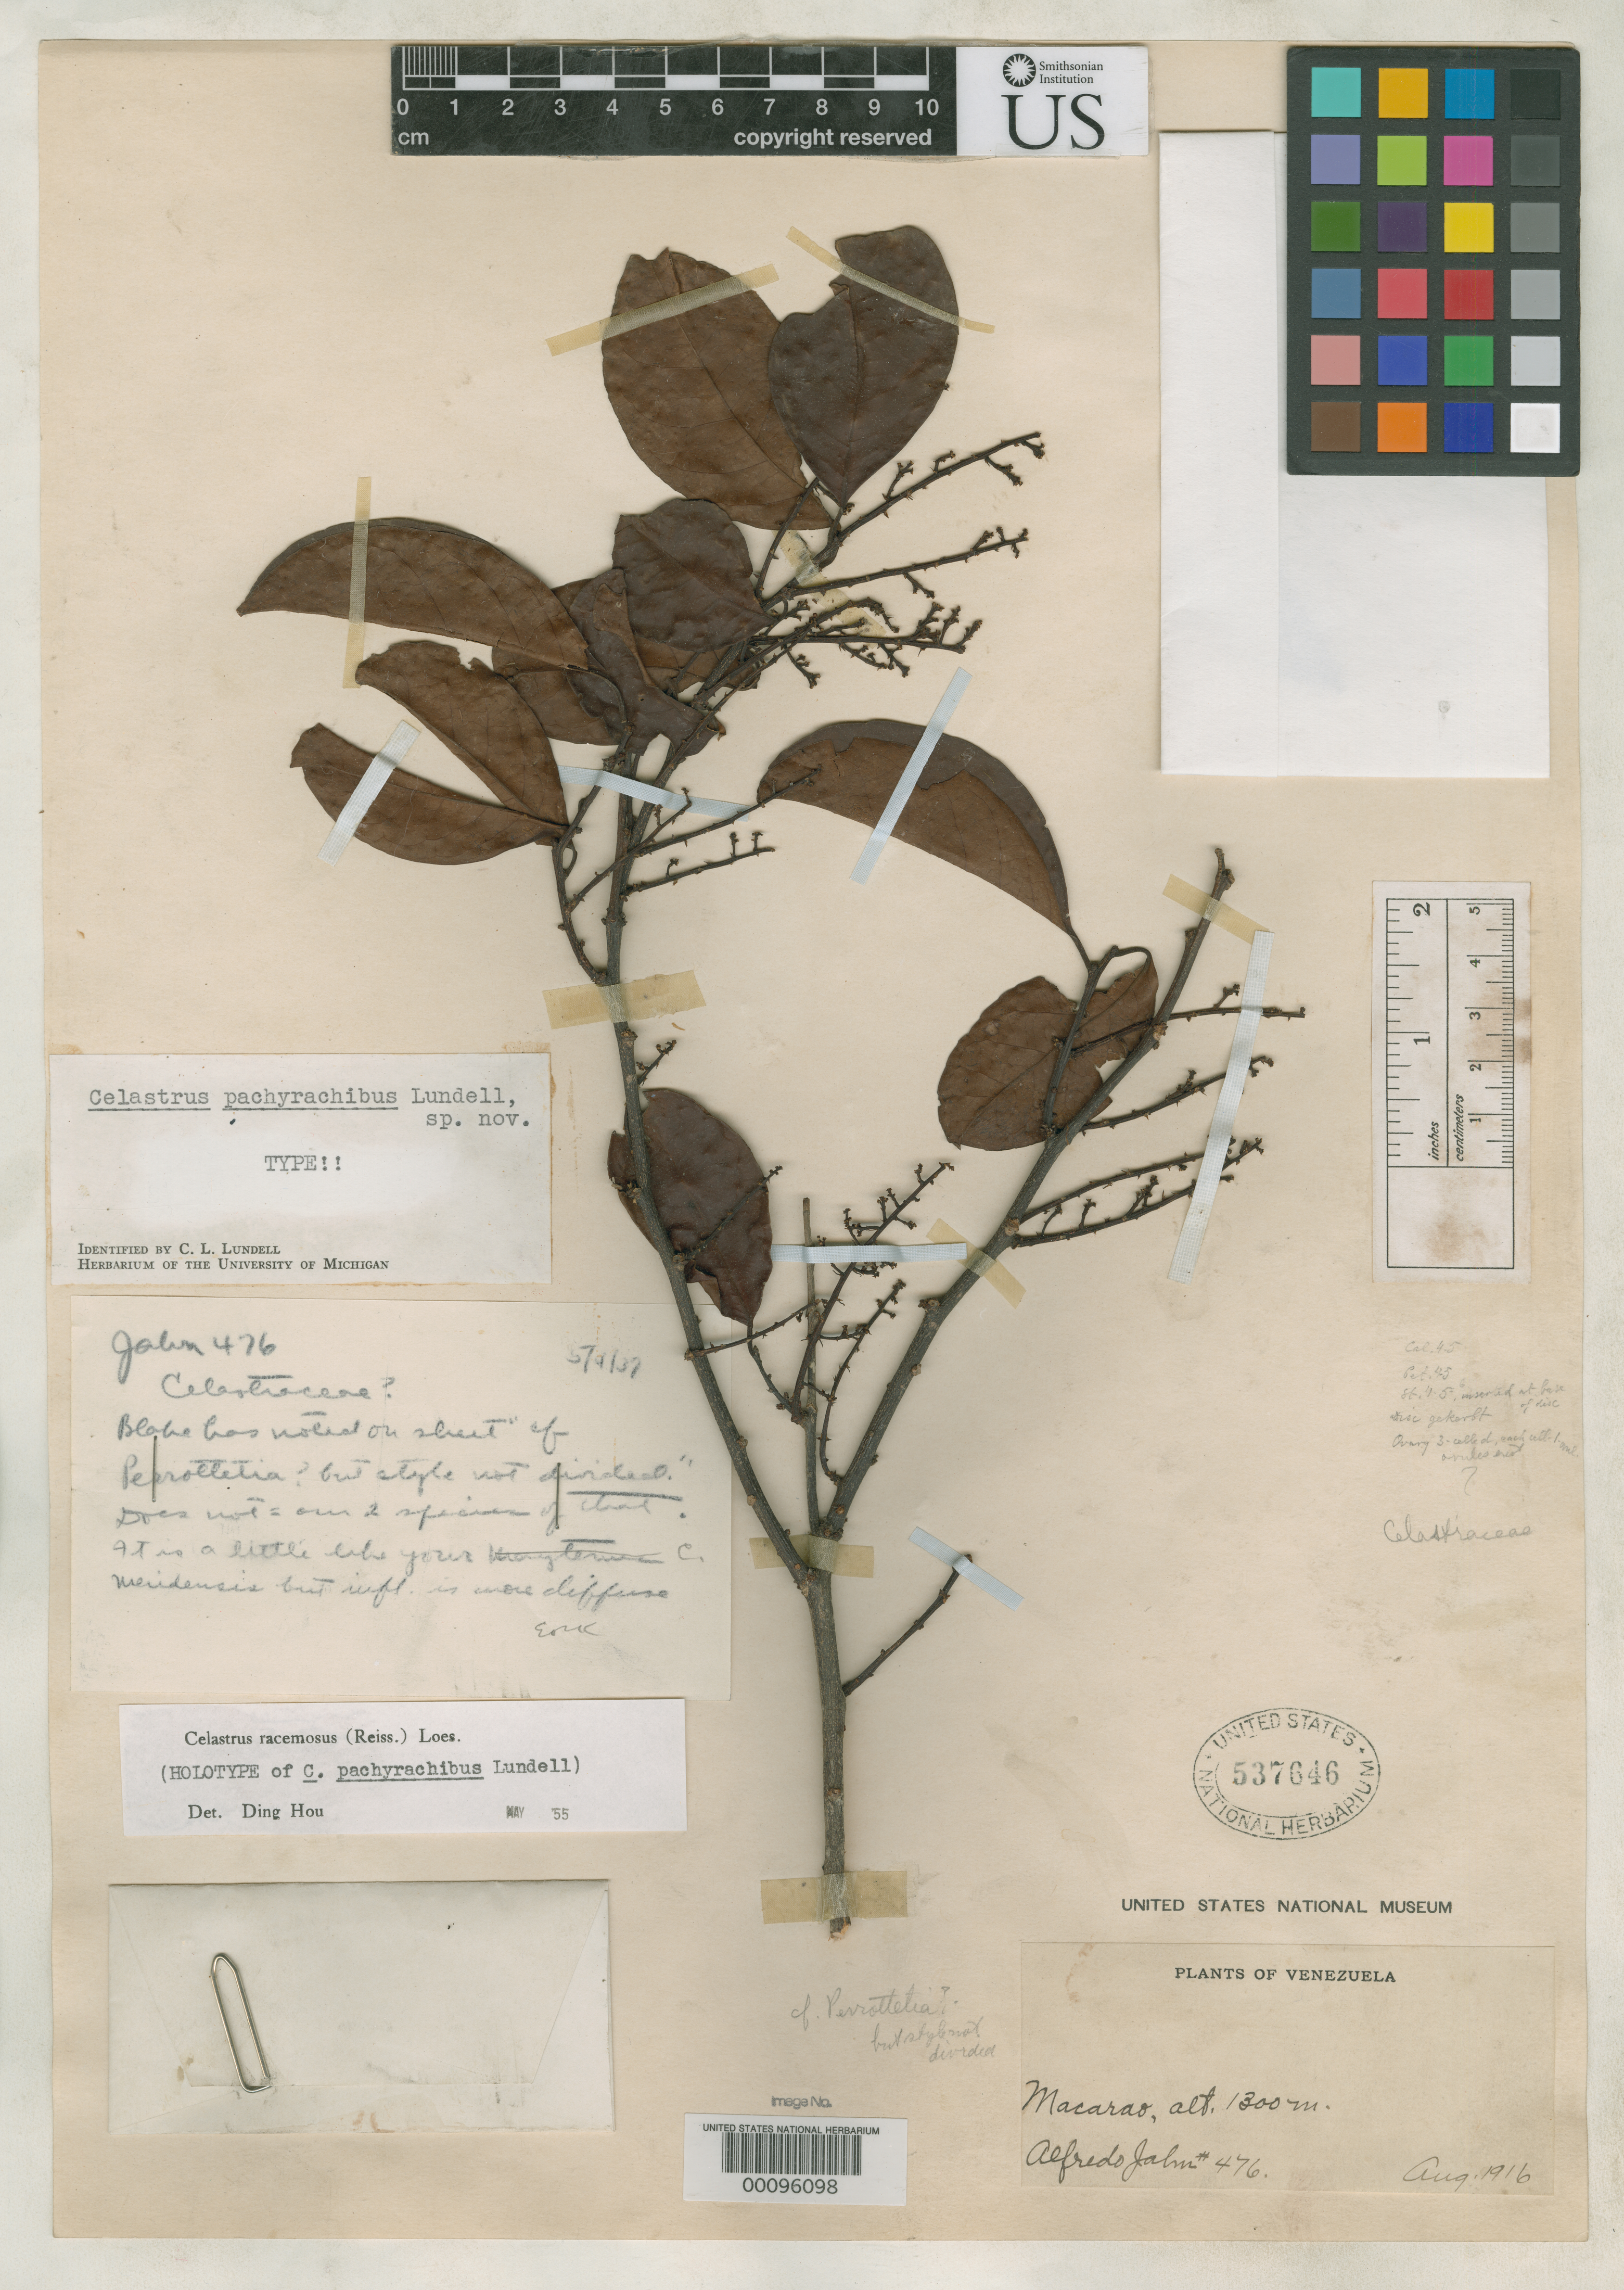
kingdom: Plantae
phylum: Tracheophyta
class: Magnoliopsida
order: Celastrales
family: Celastraceae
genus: Celastrus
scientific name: Celastrus pachyrachis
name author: Lundell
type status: Holotype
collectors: A. Jahn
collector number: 476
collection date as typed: Aug 1916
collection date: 1916-08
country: Venezuela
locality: Macarao.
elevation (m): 1300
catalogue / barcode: US 537646